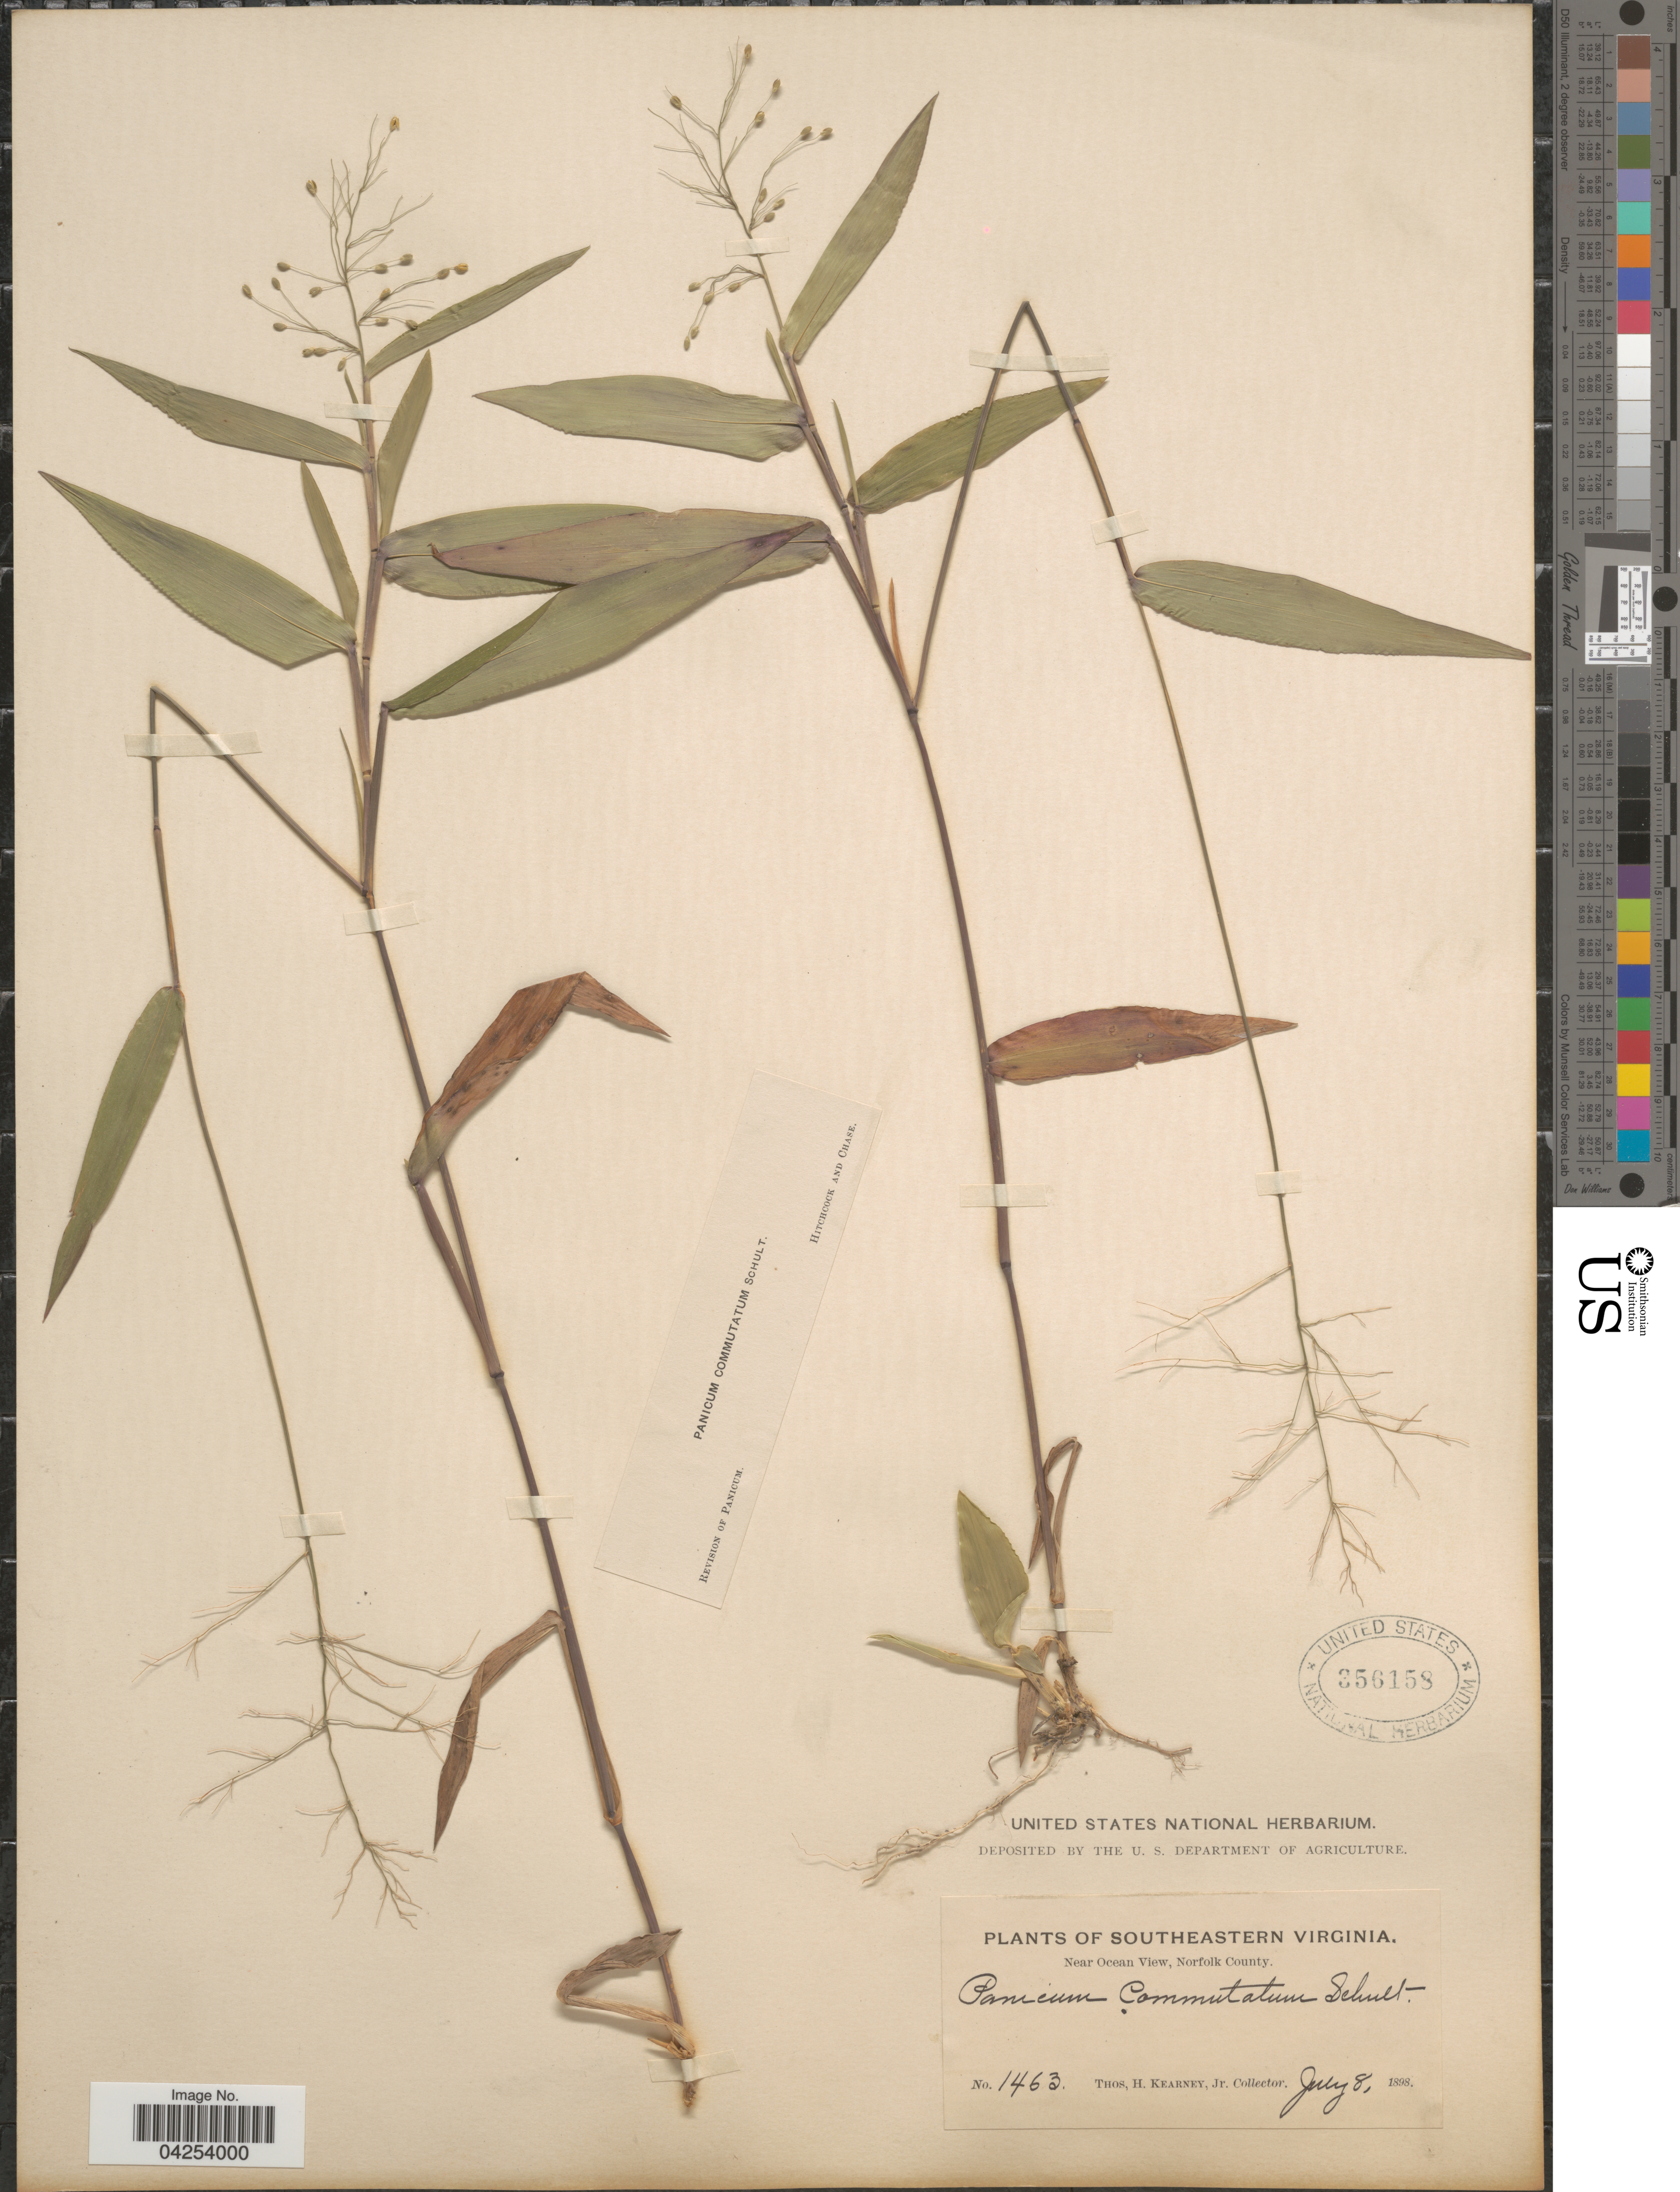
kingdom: Plantae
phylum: Tracheophyta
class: Liliopsida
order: Poales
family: Poaceae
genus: Dichanthelium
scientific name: Dichanthelium commutatum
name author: (Schult.) Gould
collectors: T. H. Kearney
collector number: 1463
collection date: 1898-07-08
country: United States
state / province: Virginia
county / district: City of Norfolk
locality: Southeastern Virginia. Near Ocean View, Norfolk County.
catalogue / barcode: US 356158